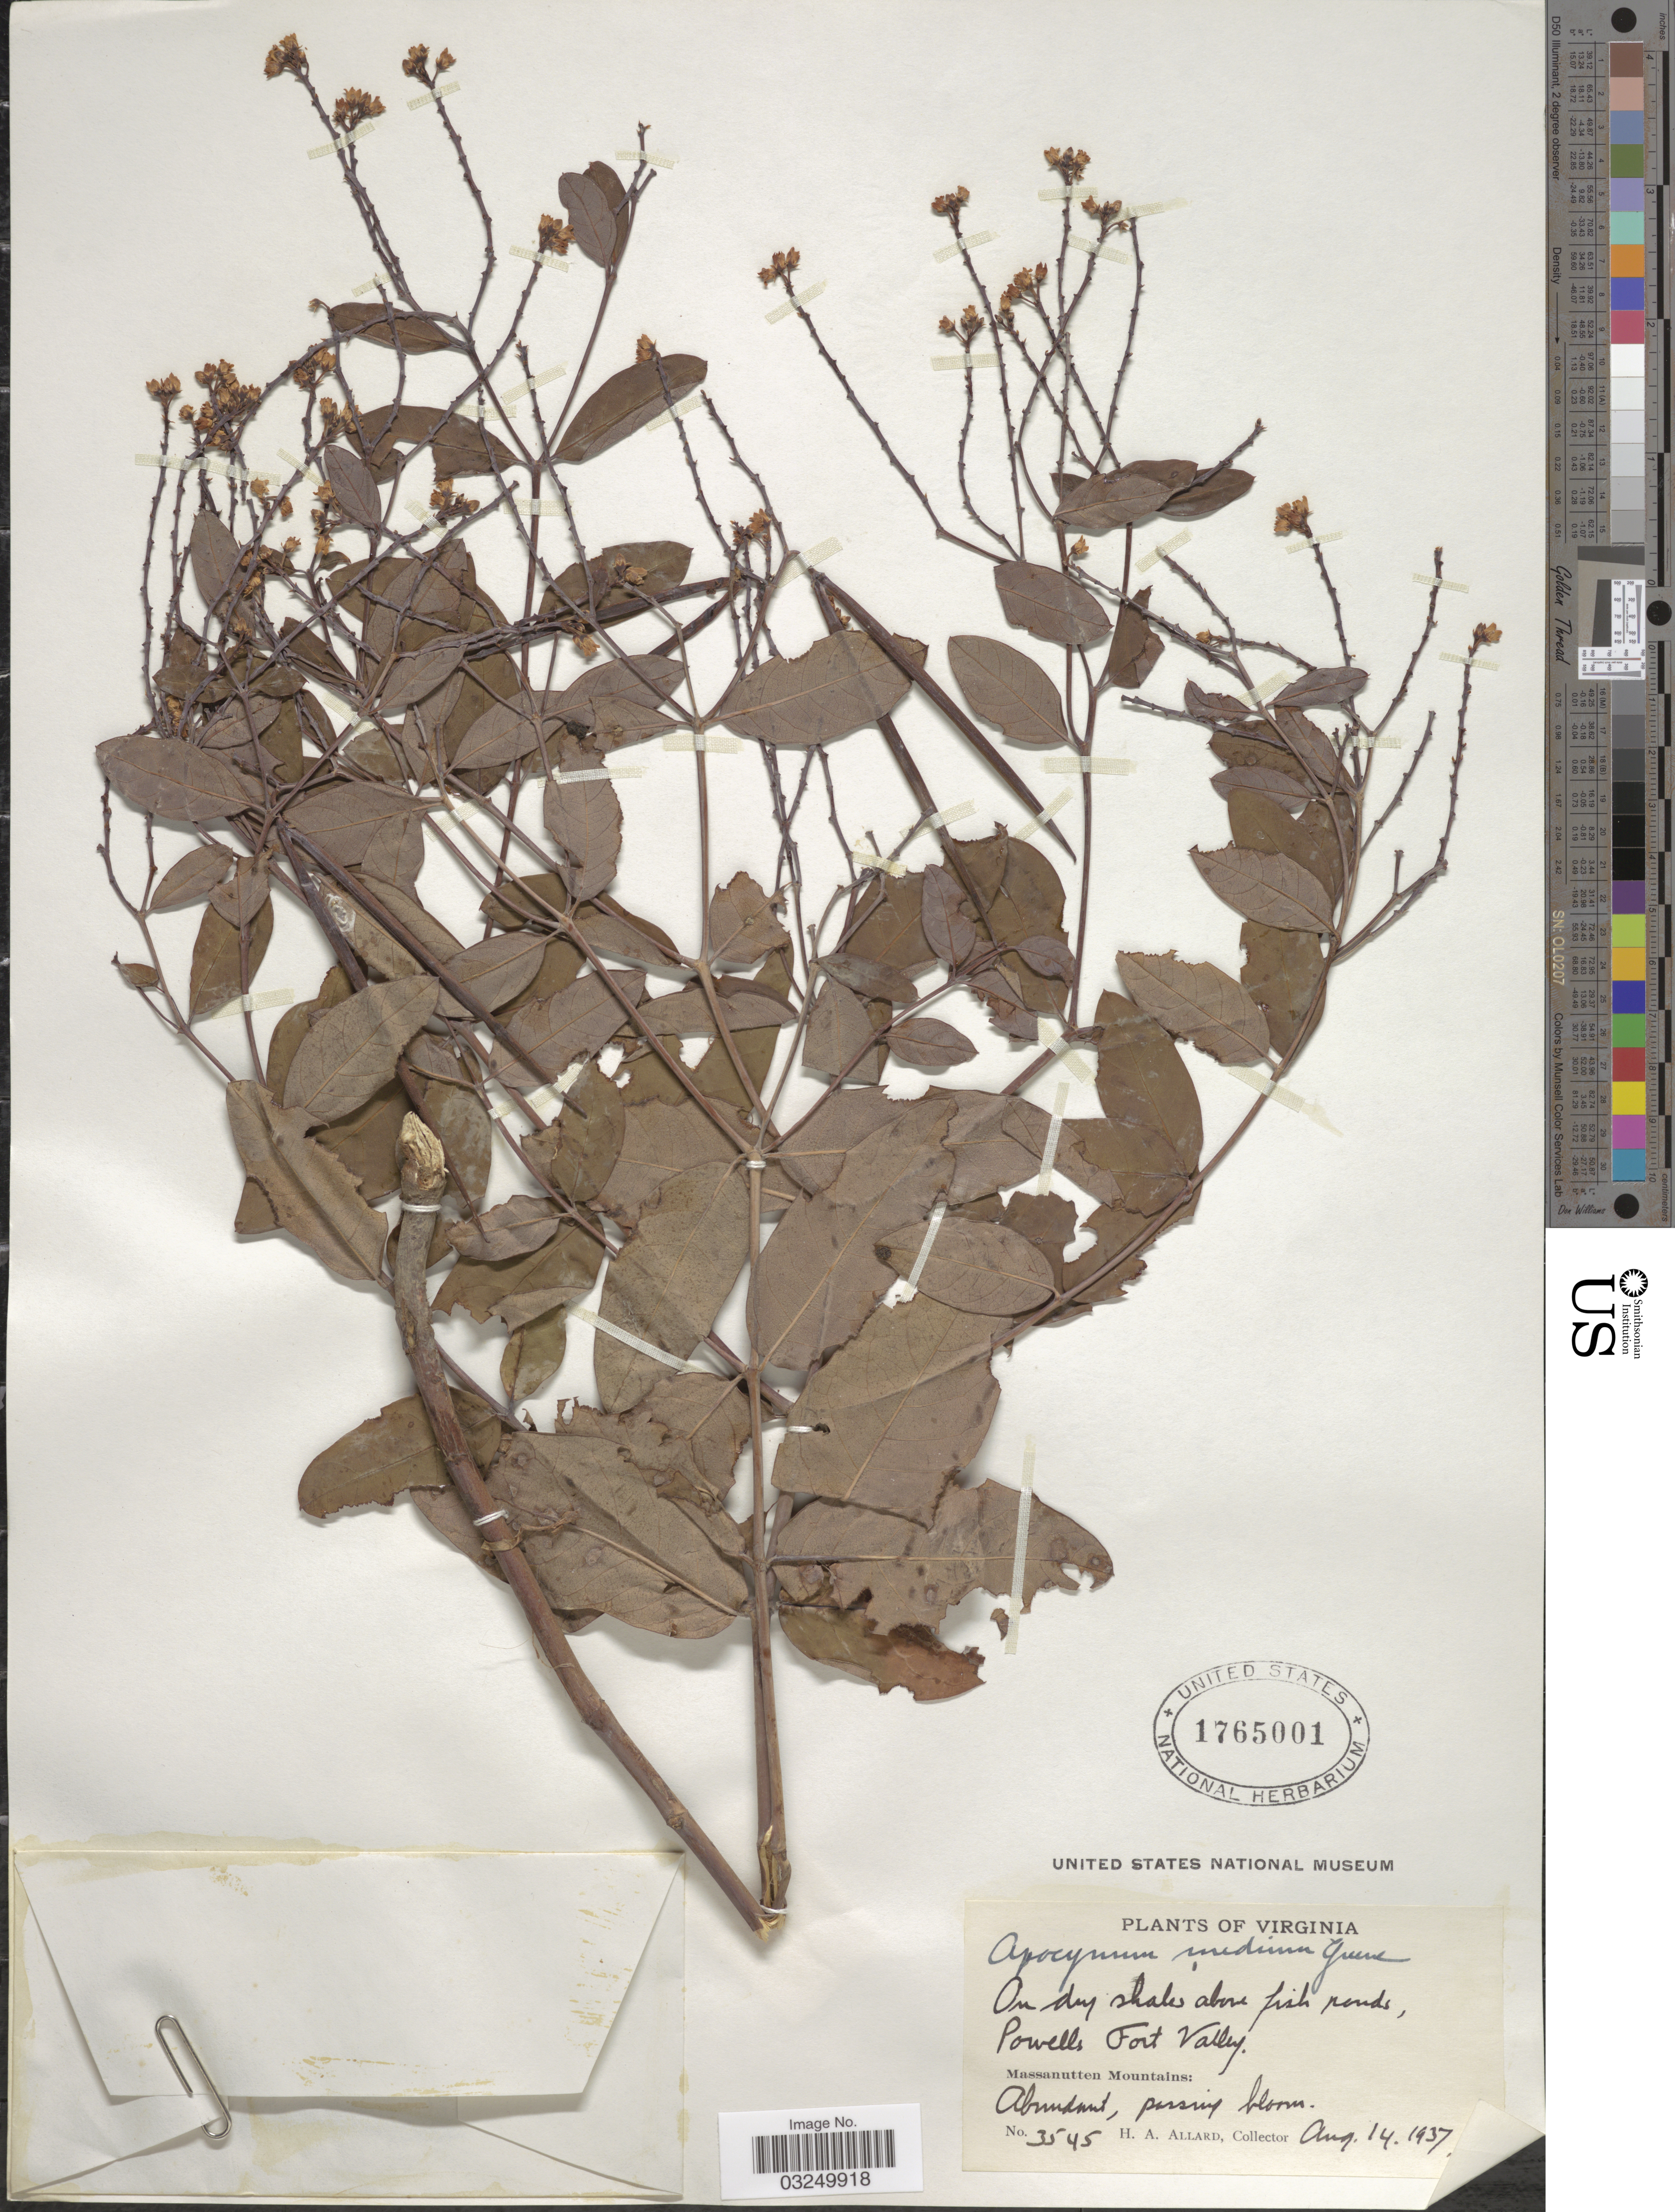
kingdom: Plantae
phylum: Tracheophyta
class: Magnoliopsida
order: Gentianales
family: Apocynaceae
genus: Apocynum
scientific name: Apocynum medium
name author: Greene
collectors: H. A. Allard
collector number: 3545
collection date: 1937-08-14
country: United States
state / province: Virginia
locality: Above fish ponds, Powells Fort Valley. Massanutten Mountains.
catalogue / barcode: US 1765001